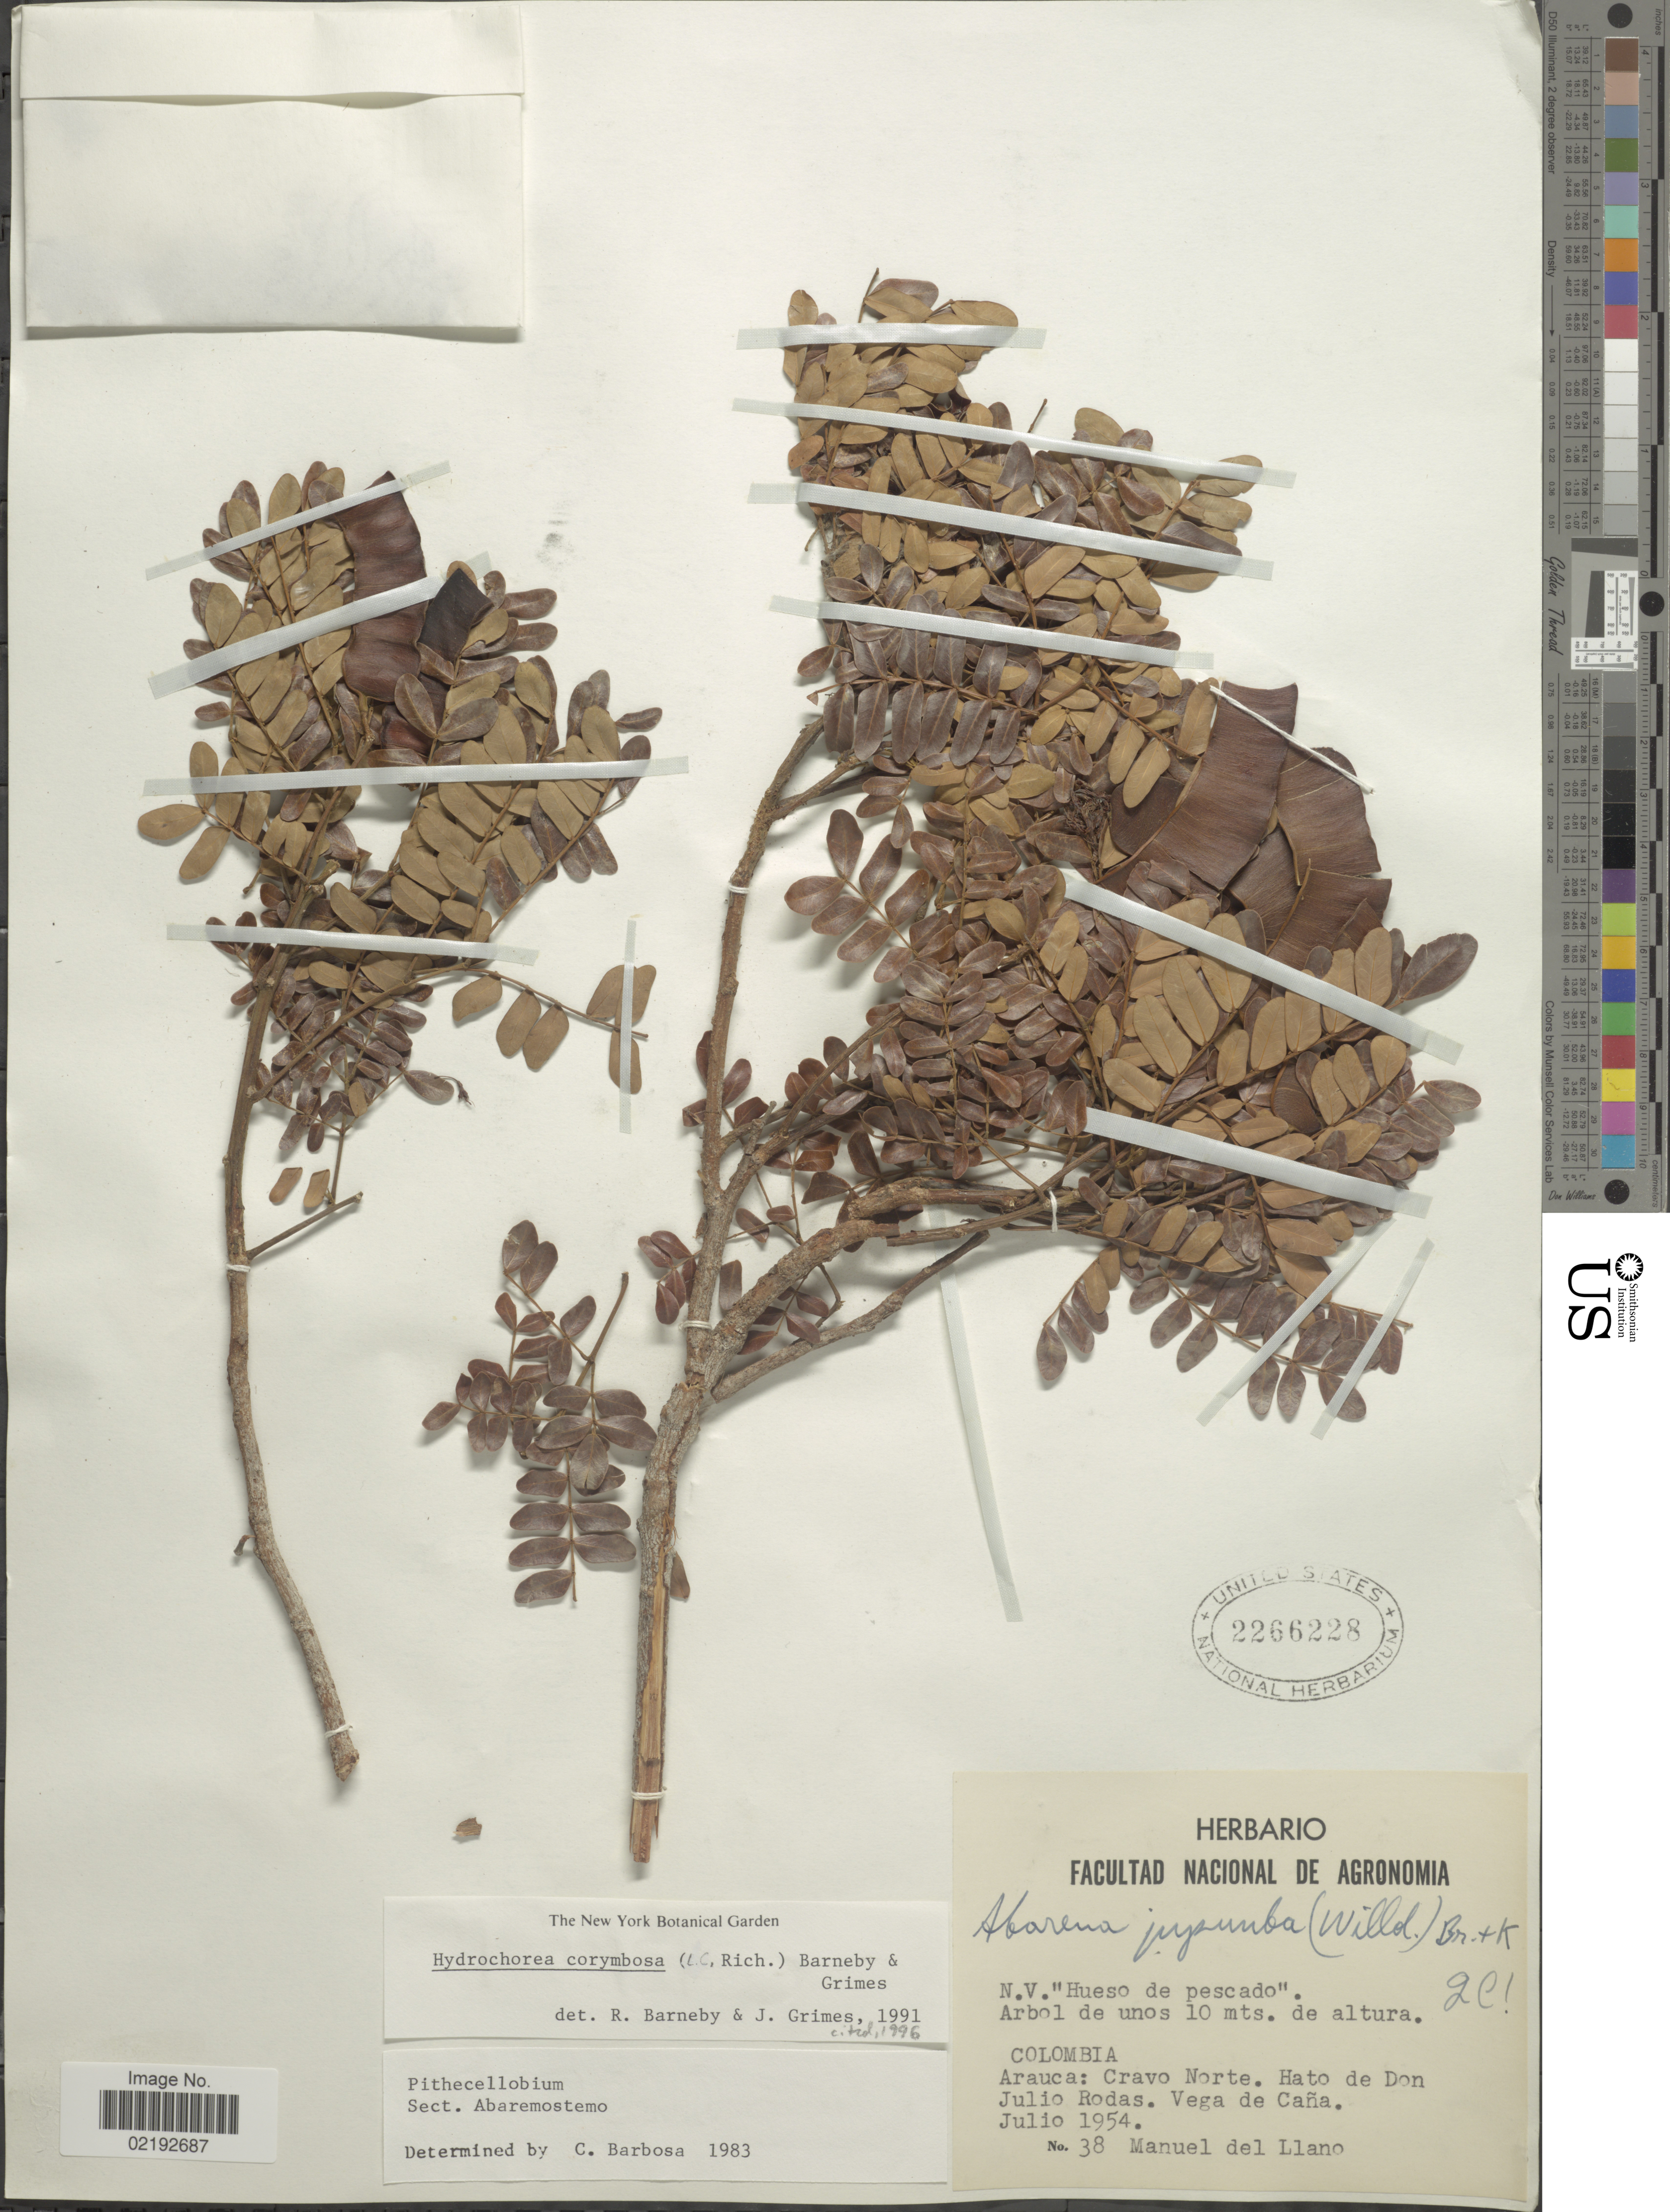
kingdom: Plantae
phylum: Tracheophyta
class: Magnoliopsida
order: Fabales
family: Fabaceae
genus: Hydrochorea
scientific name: Hydrochorea corymbosa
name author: (Rich.) Barneby & J.W. Grimes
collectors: M. d. Llano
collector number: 38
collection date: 1954-07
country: Colombia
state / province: Arauca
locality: Cravo Norte, Hato de Don Julio Rodas, Vega de Cana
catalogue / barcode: US 2266228